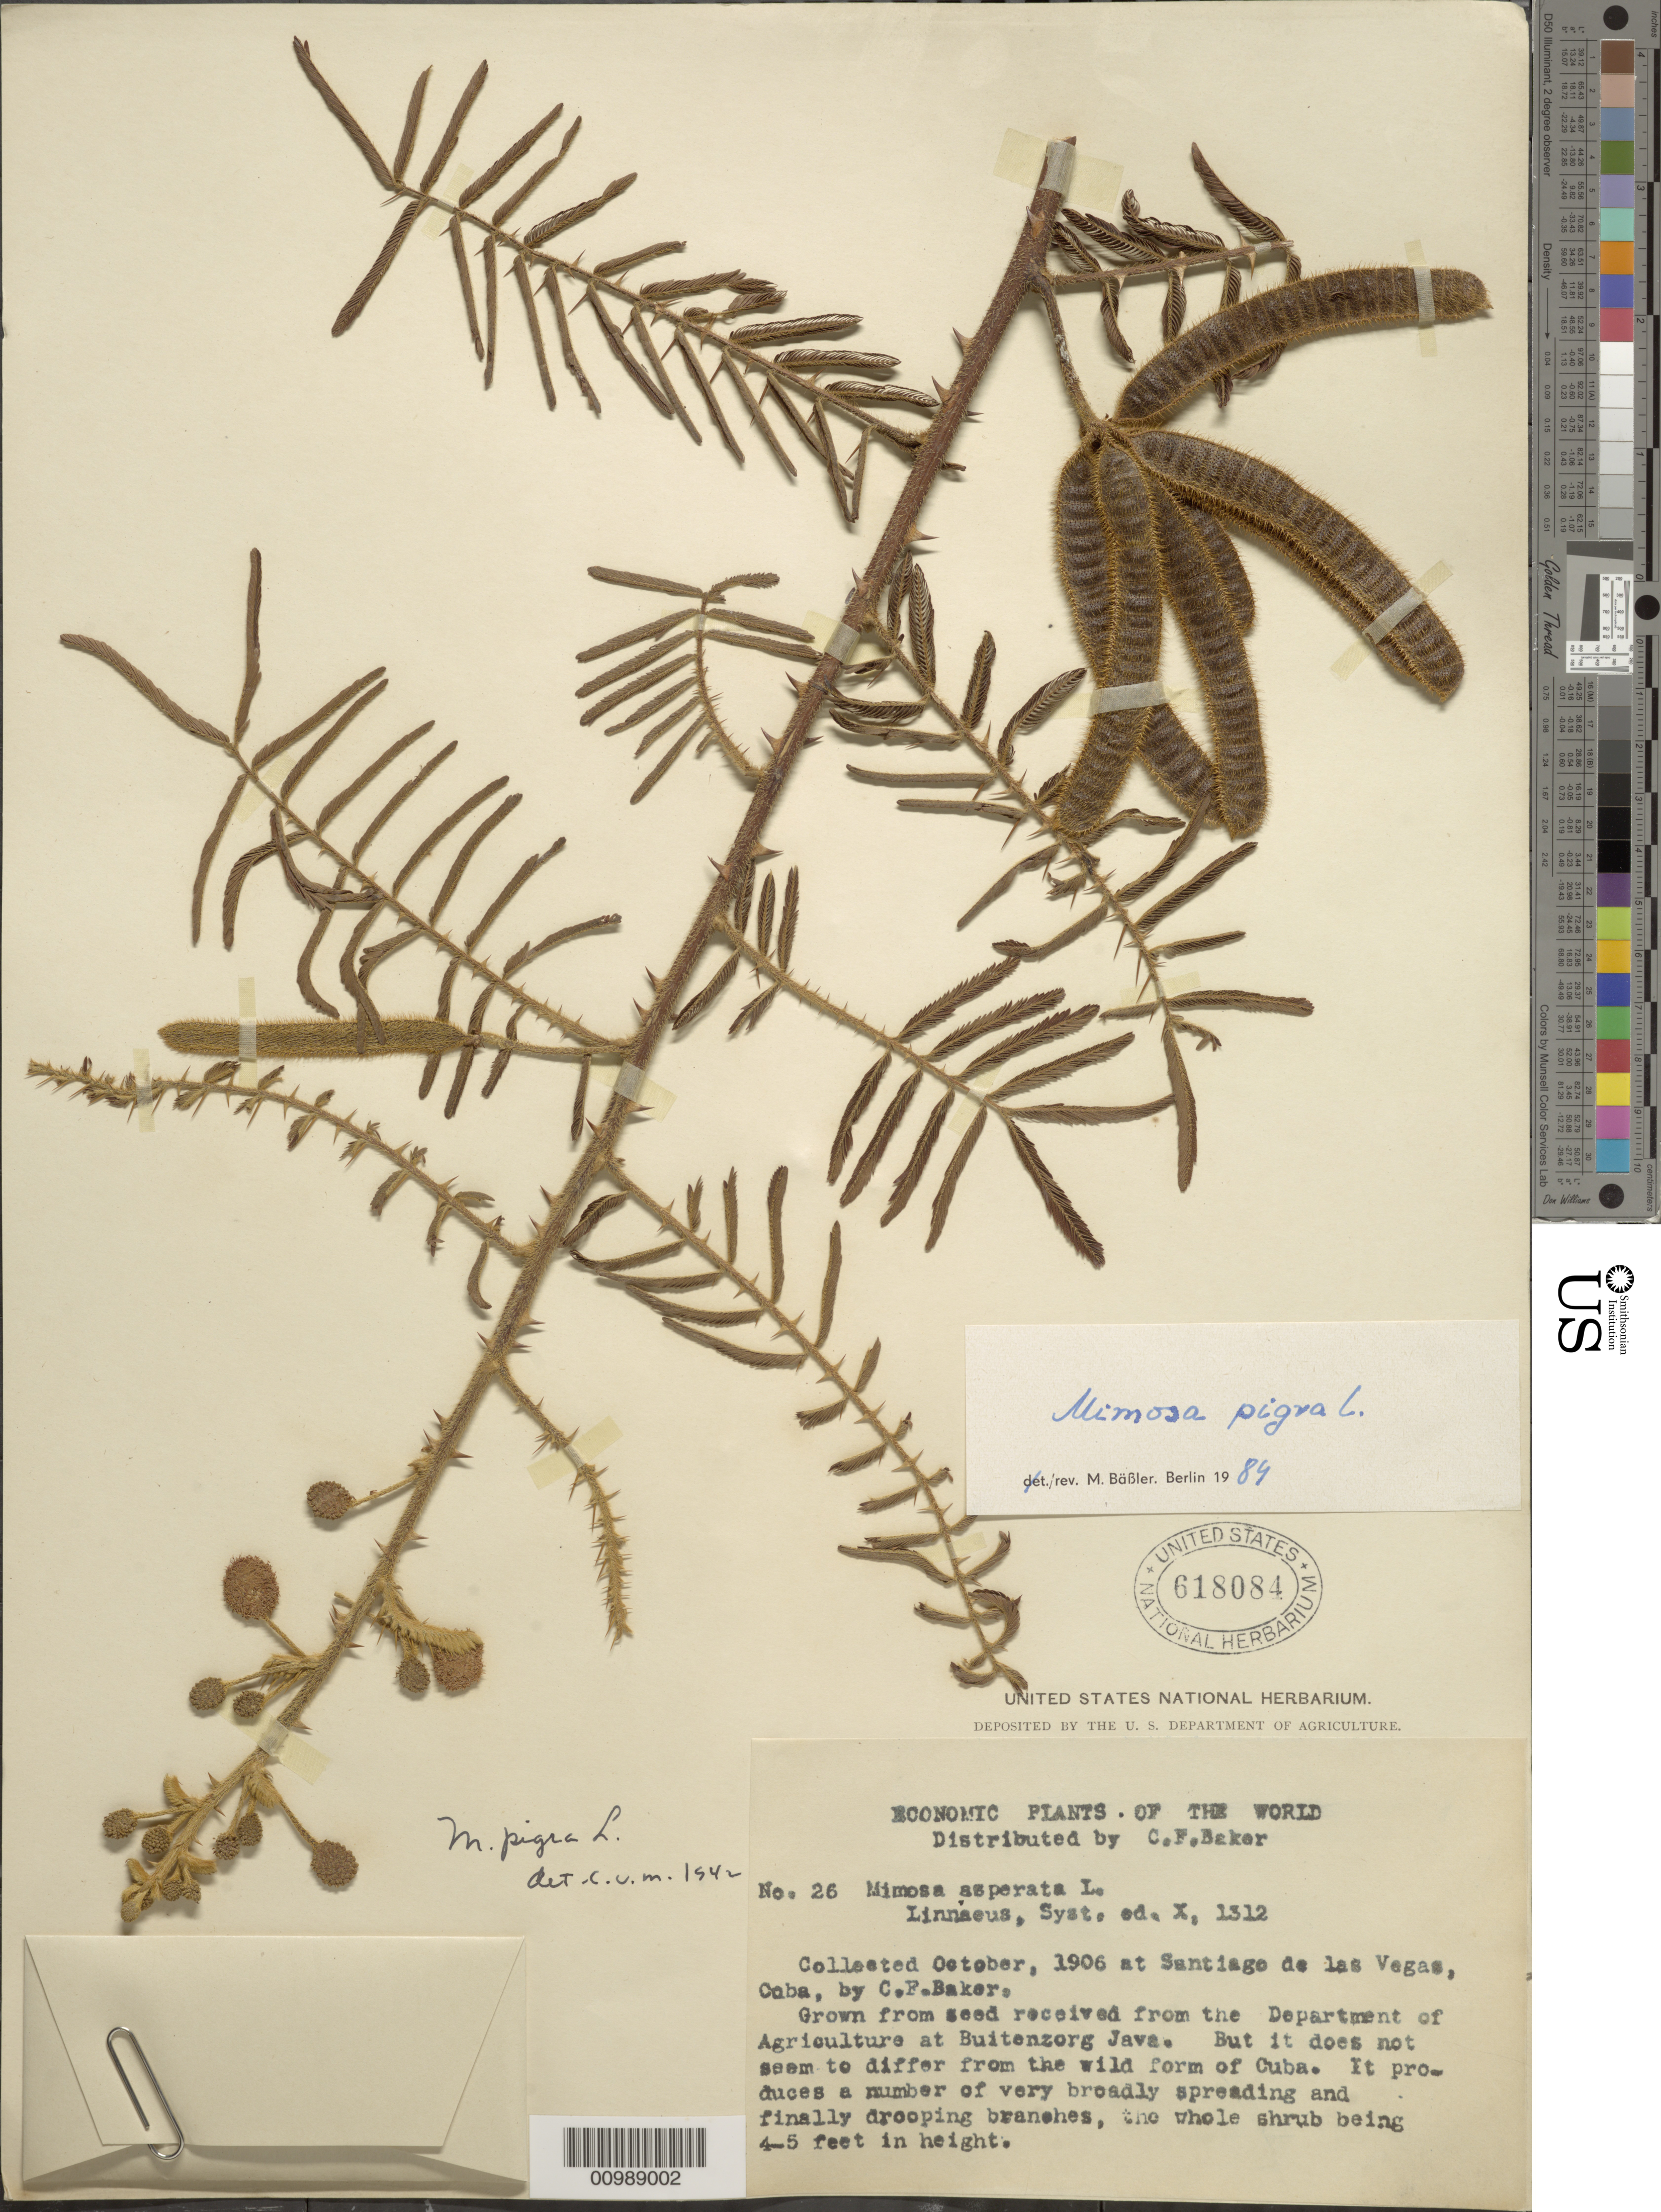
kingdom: Plantae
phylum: Tracheophyta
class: Magnoliopsida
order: Fabales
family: Fabaceae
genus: Mimosa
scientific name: Mimosa pigra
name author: L.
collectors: C. F. Baker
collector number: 26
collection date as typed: Oct 1906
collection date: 1906-10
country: Cuba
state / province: La Habana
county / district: Municipio Boyeros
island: Cuba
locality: Santiago de las Vegas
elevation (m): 97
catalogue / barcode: US 618084